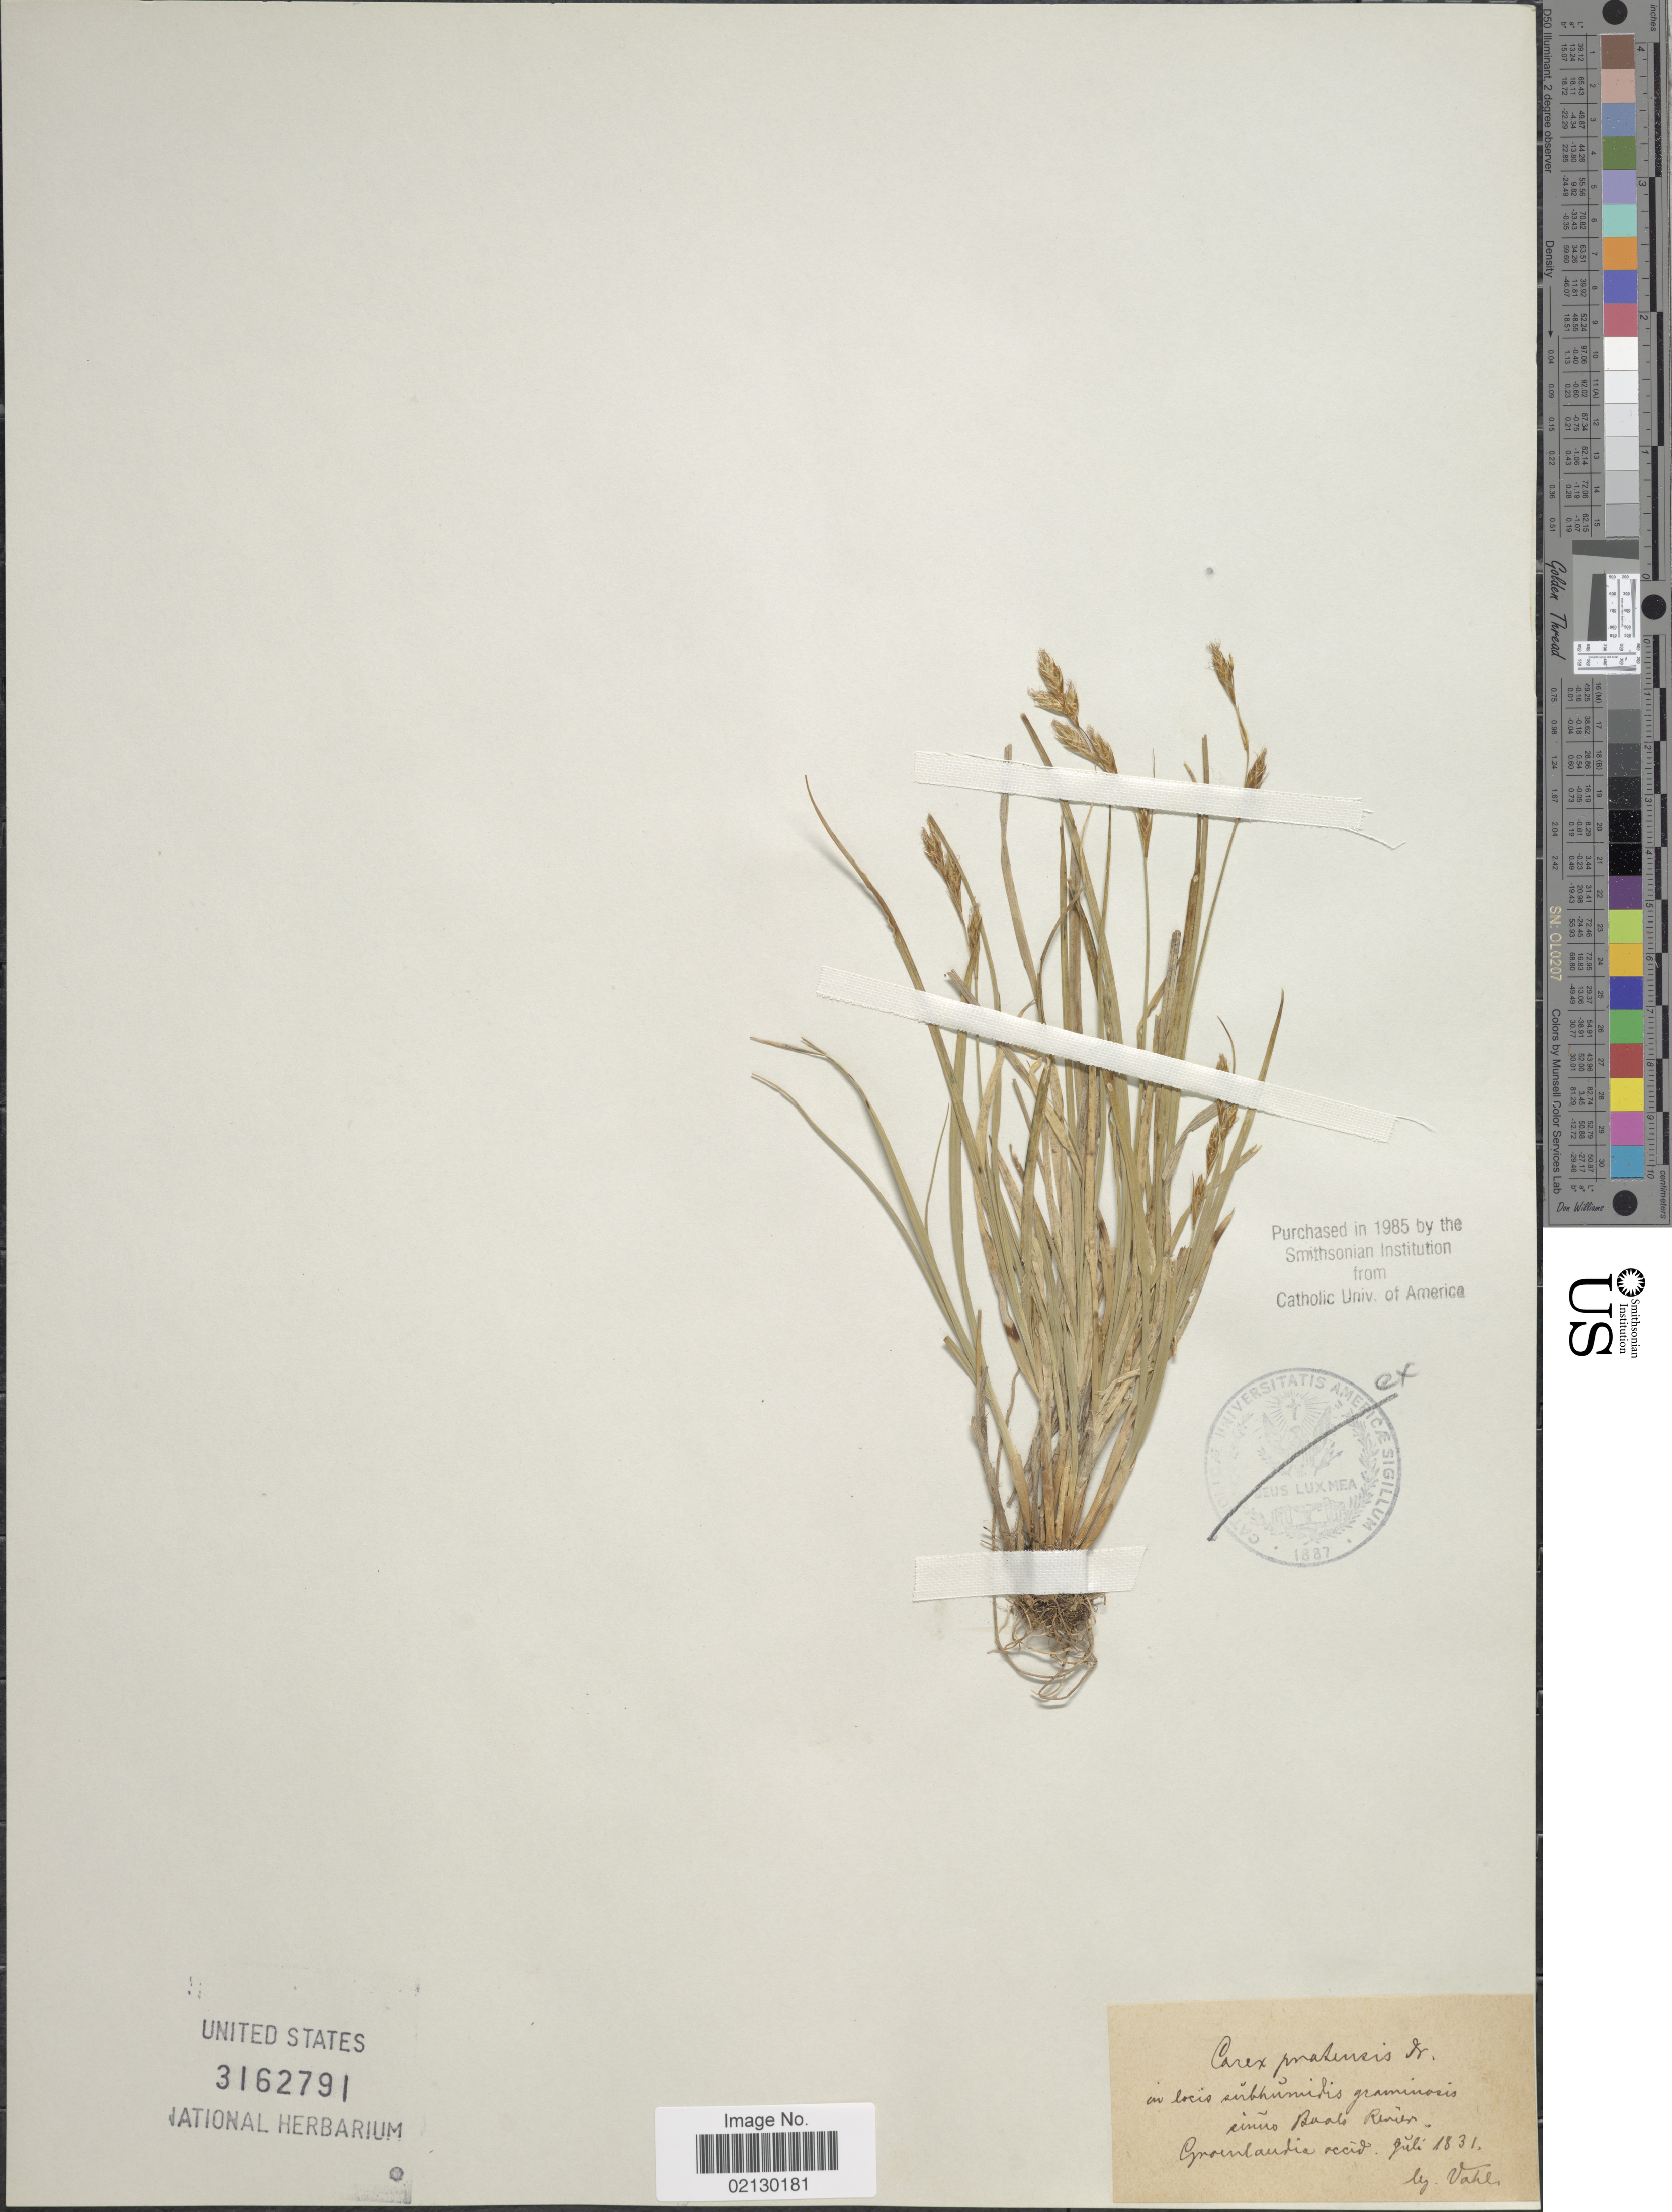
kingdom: Plantae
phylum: Tracheophyta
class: Liliopsida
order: Poales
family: Cyperaceae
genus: Carex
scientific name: Carex praticola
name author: Rydb.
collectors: -- Vahl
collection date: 1831-07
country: Greenland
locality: In locis subhumidis graminosis sinuo Bualo [interpreted] River [interpreted] , Groenlandia occid.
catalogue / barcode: US 3162791